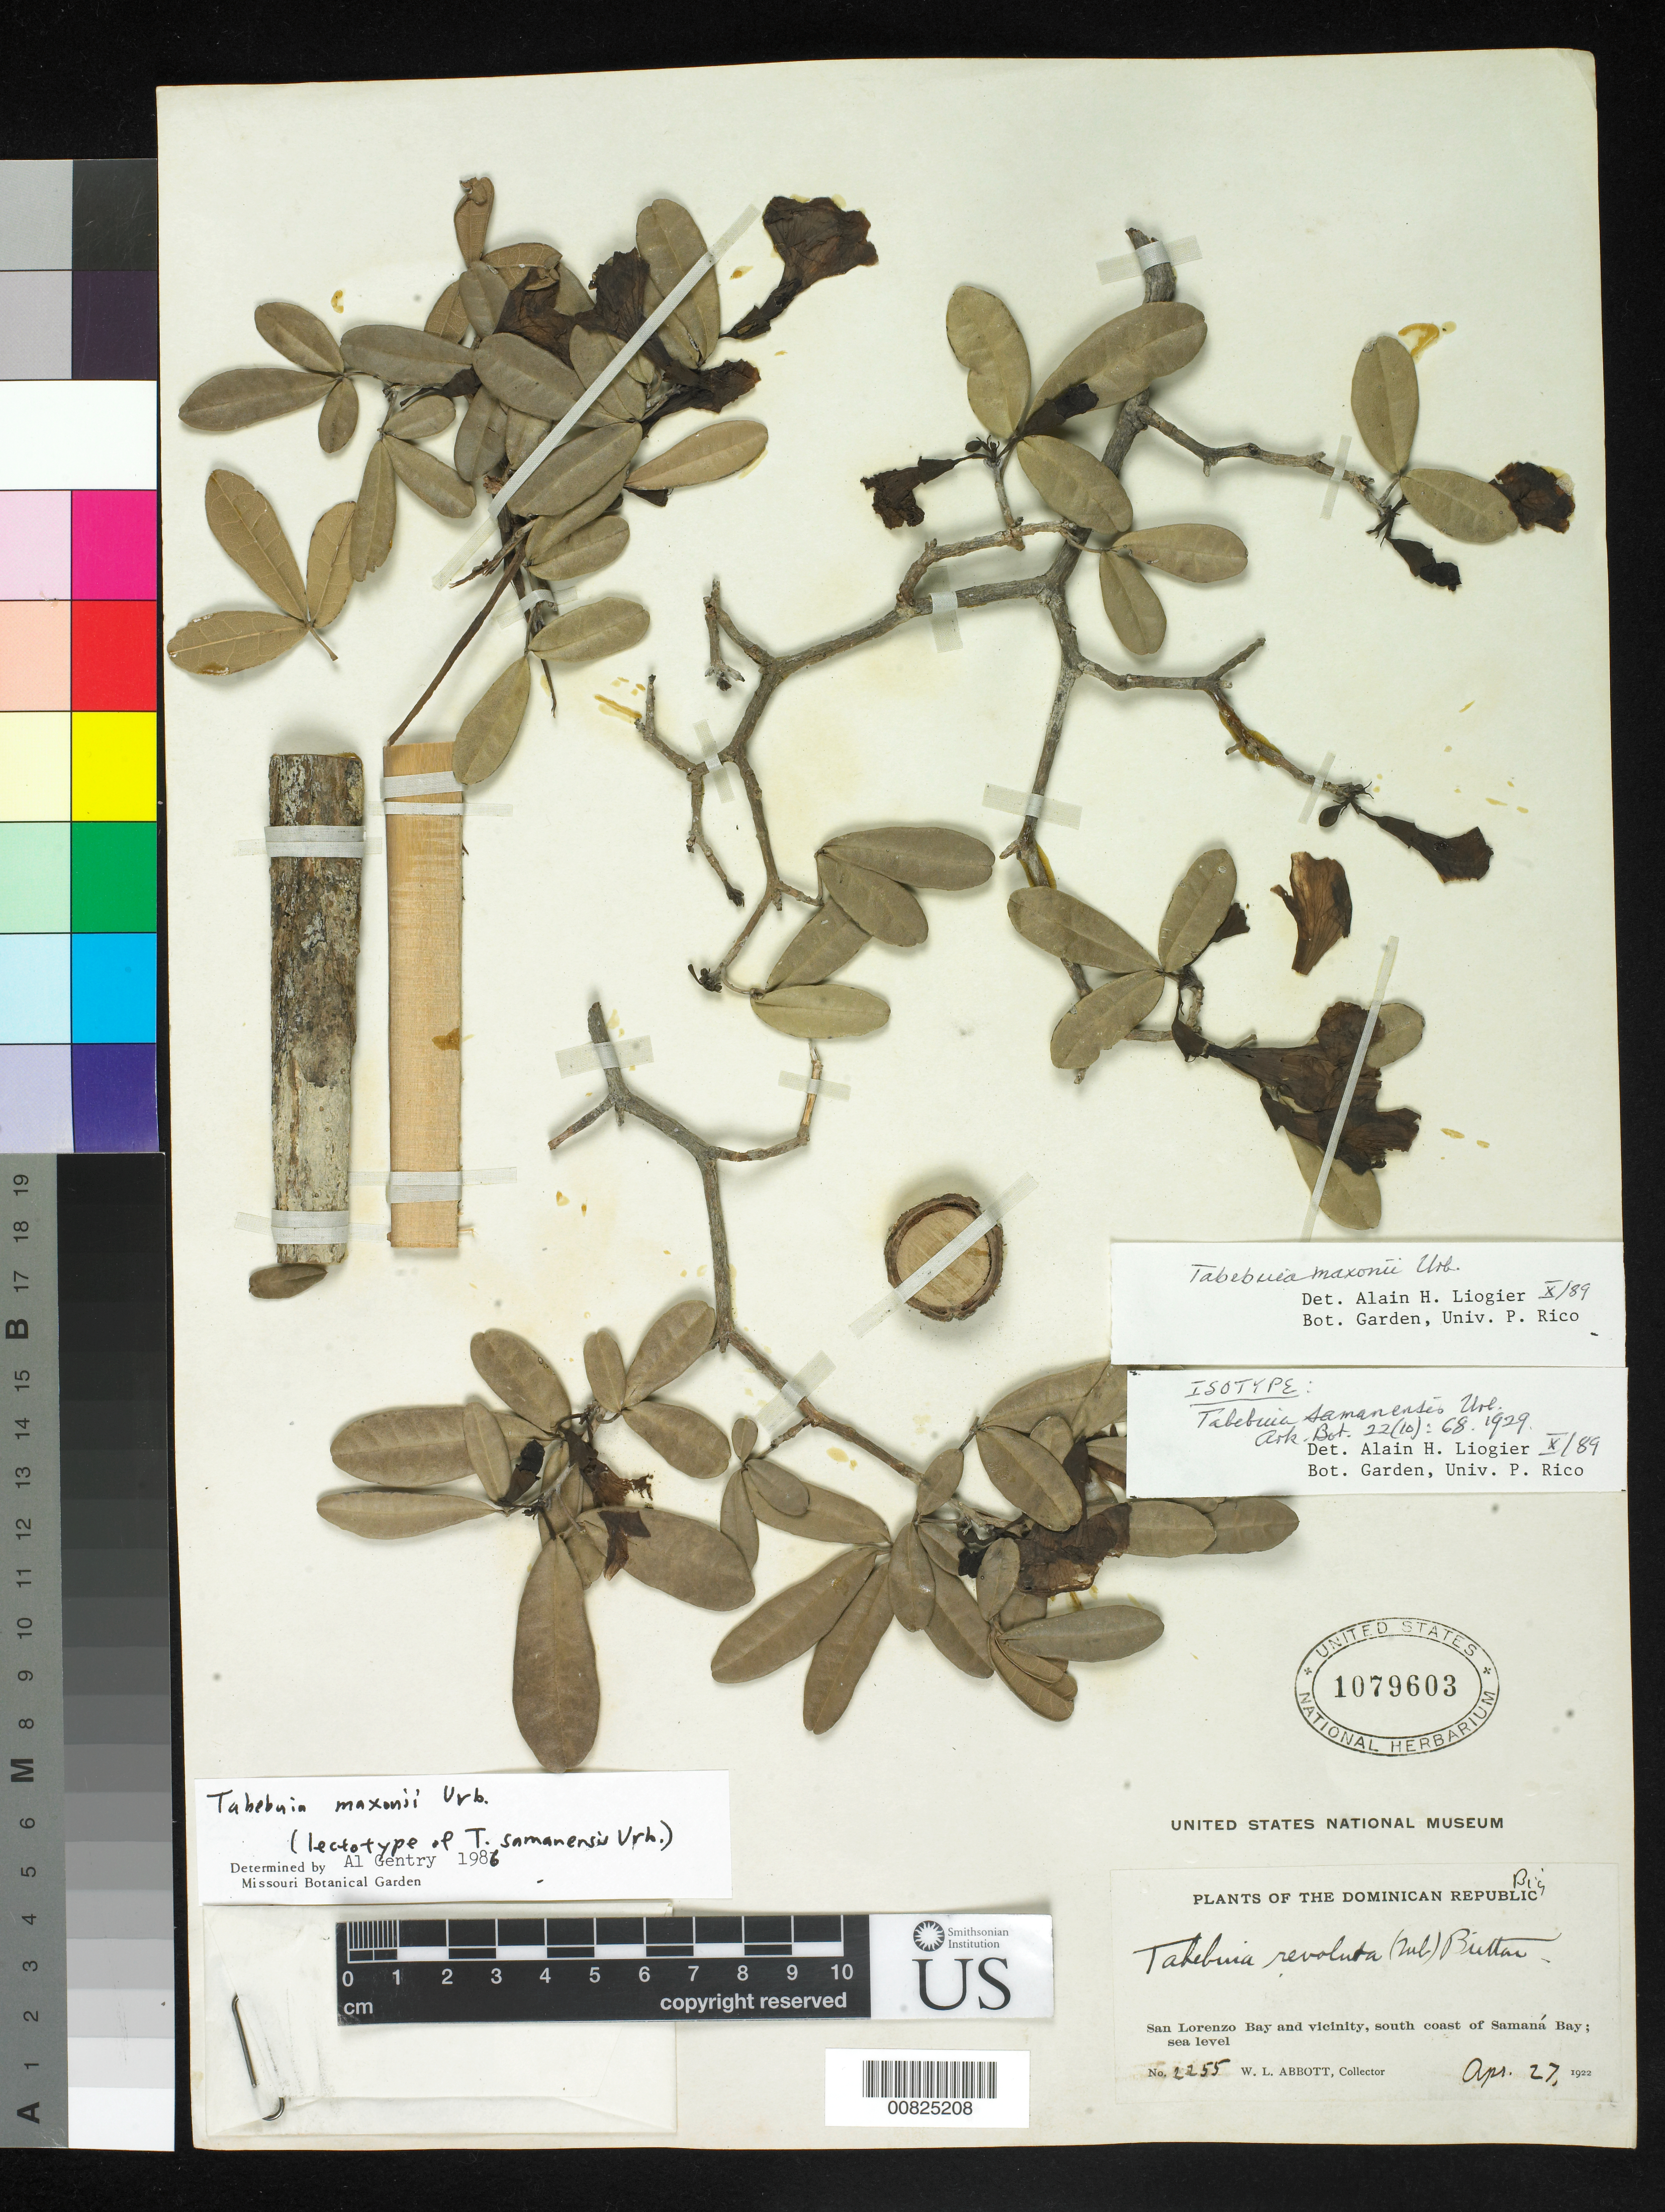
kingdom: Plantae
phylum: Tracheophyta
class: Magnoliopsida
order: Lamiales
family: Bignoniaceae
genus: Tabebuia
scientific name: Tabebuia samanensis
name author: Urb.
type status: Lectotype; Type Collection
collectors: W. L. Abbott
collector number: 2255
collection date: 1922-04-27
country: Dominican Republic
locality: San Lorenzo Bay and vicinity, south coast of Samana Bay.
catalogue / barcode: US 1079603